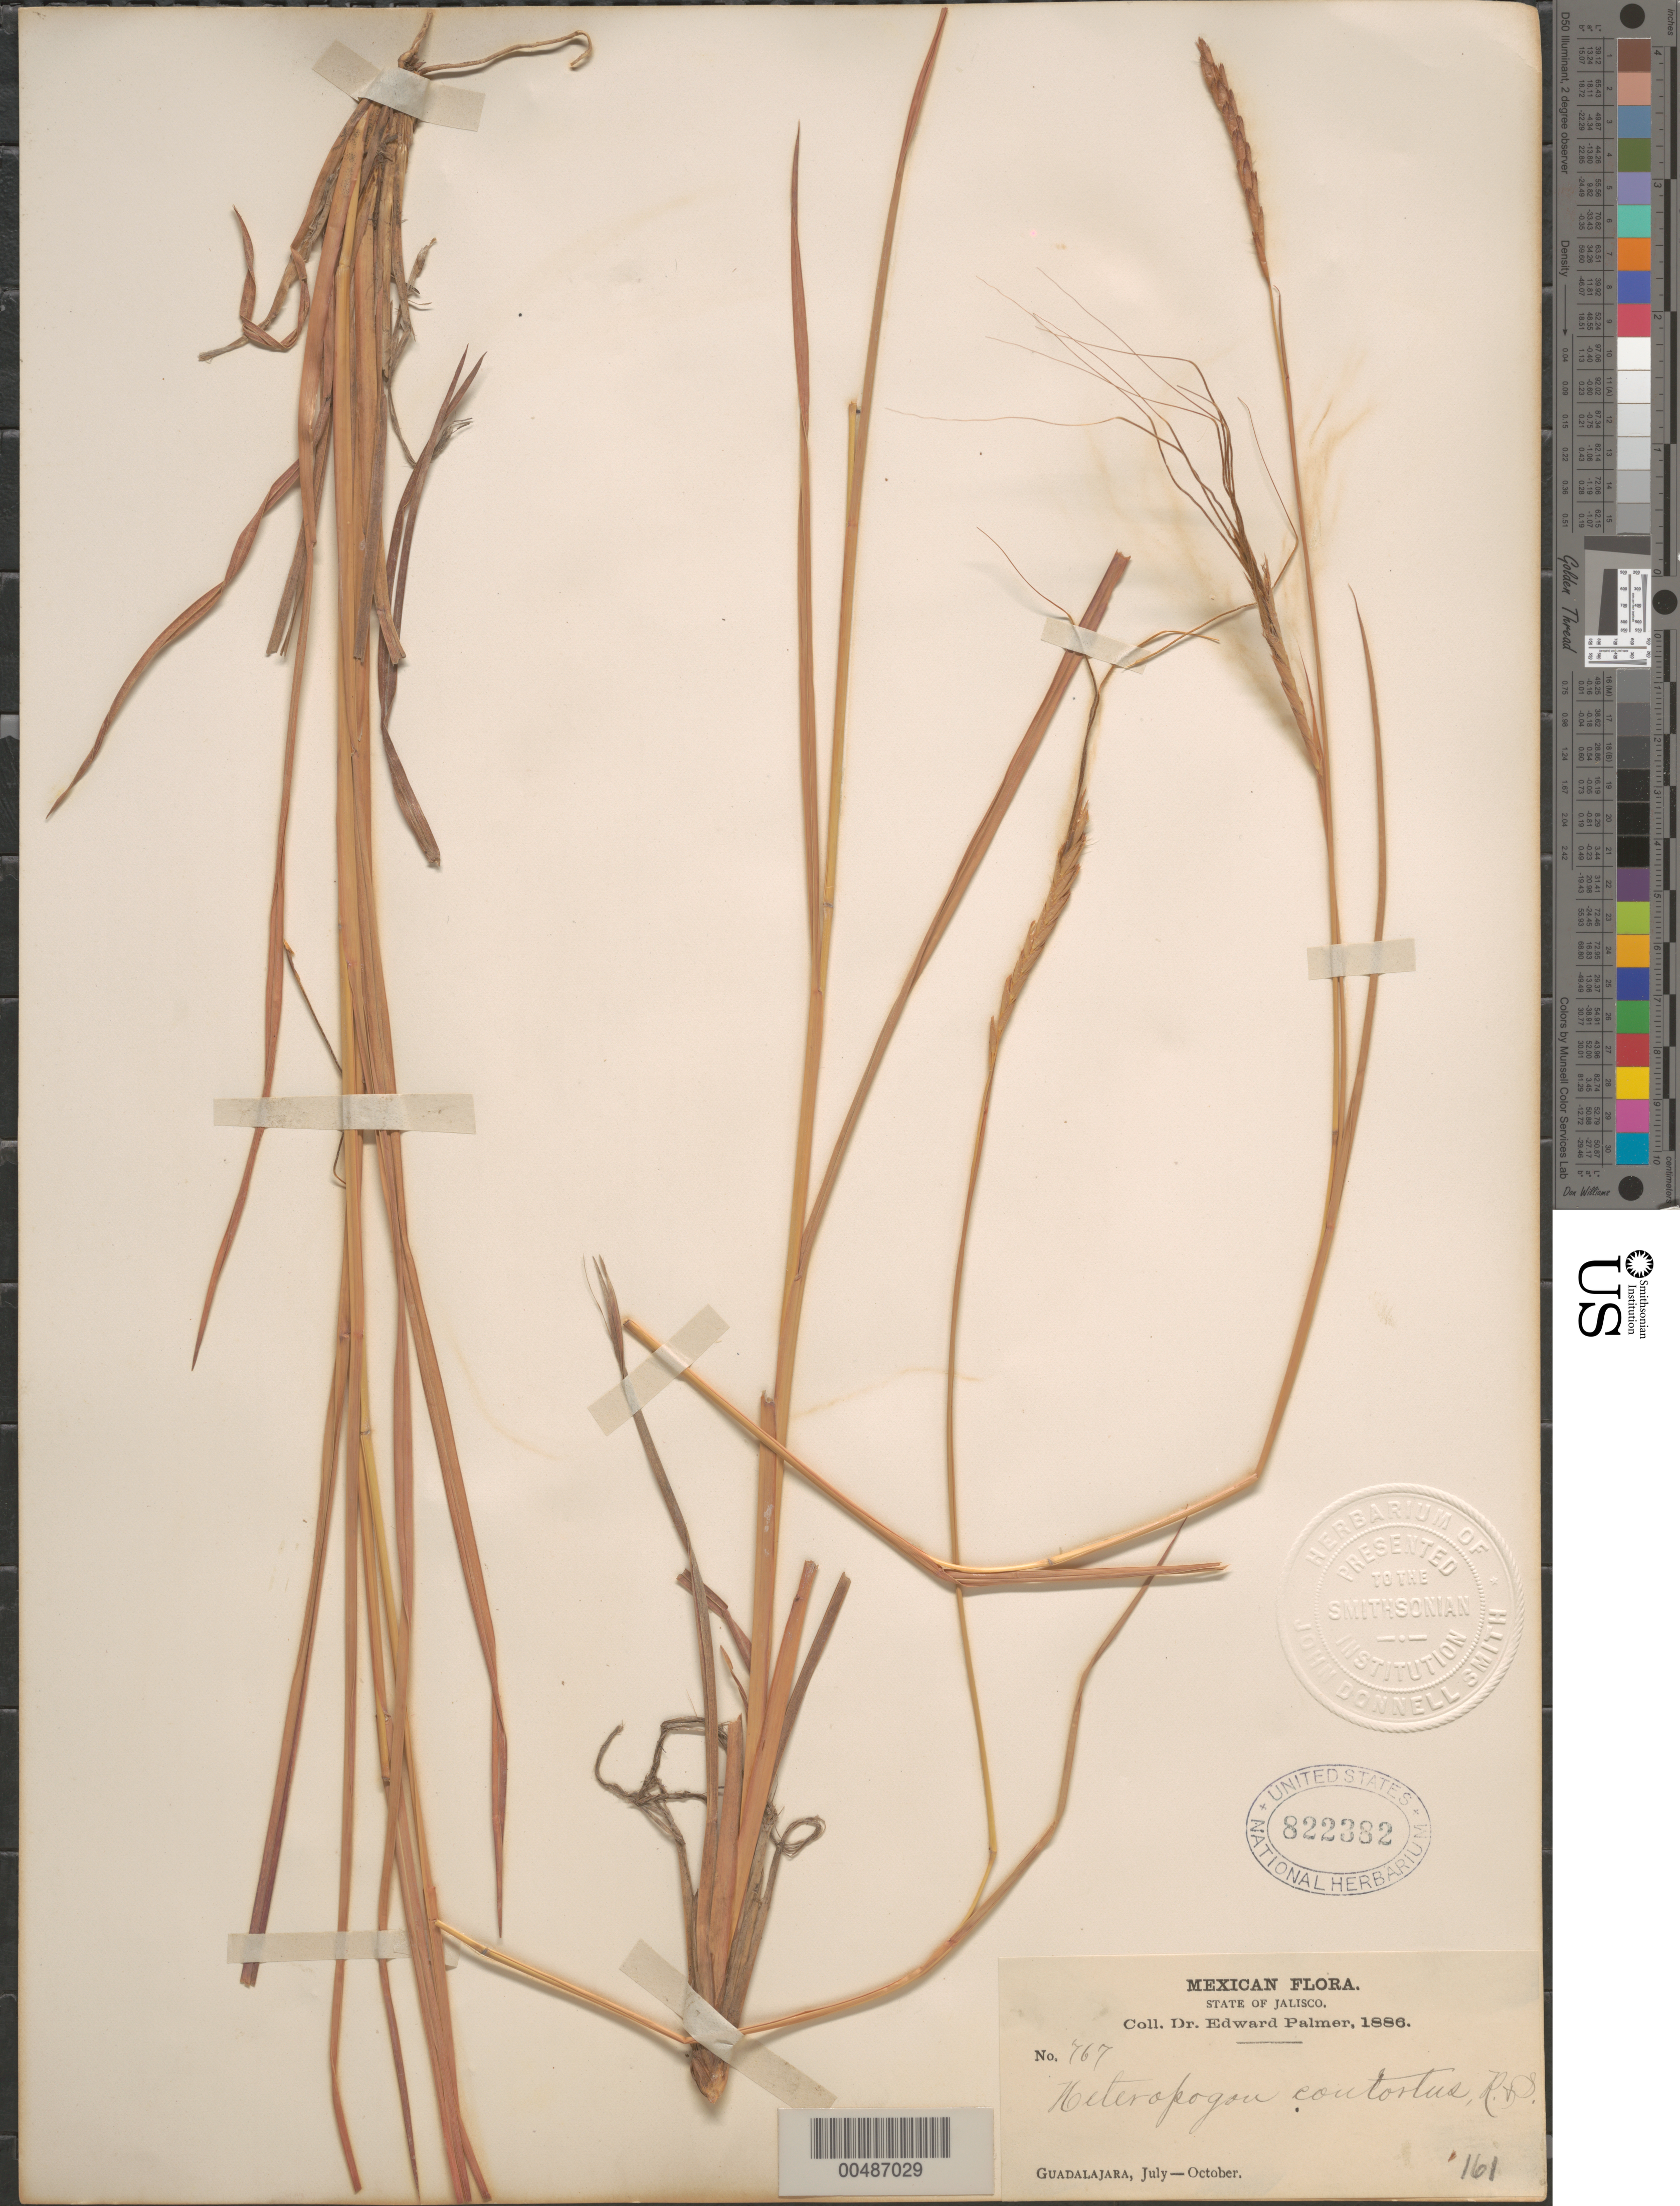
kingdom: Plantae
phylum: Tracheophyta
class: Liliopsida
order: Poales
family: Poaceae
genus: Heteropogon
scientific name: Heteropogon contortus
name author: (L.) P. Beauv. ex Roem. & Schult.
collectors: E. Palmer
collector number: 767 (161)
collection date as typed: Jul 1886 to Oct 1886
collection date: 1886-07/1886-10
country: Mexico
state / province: Jalisco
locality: Guadalajara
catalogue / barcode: US 822382